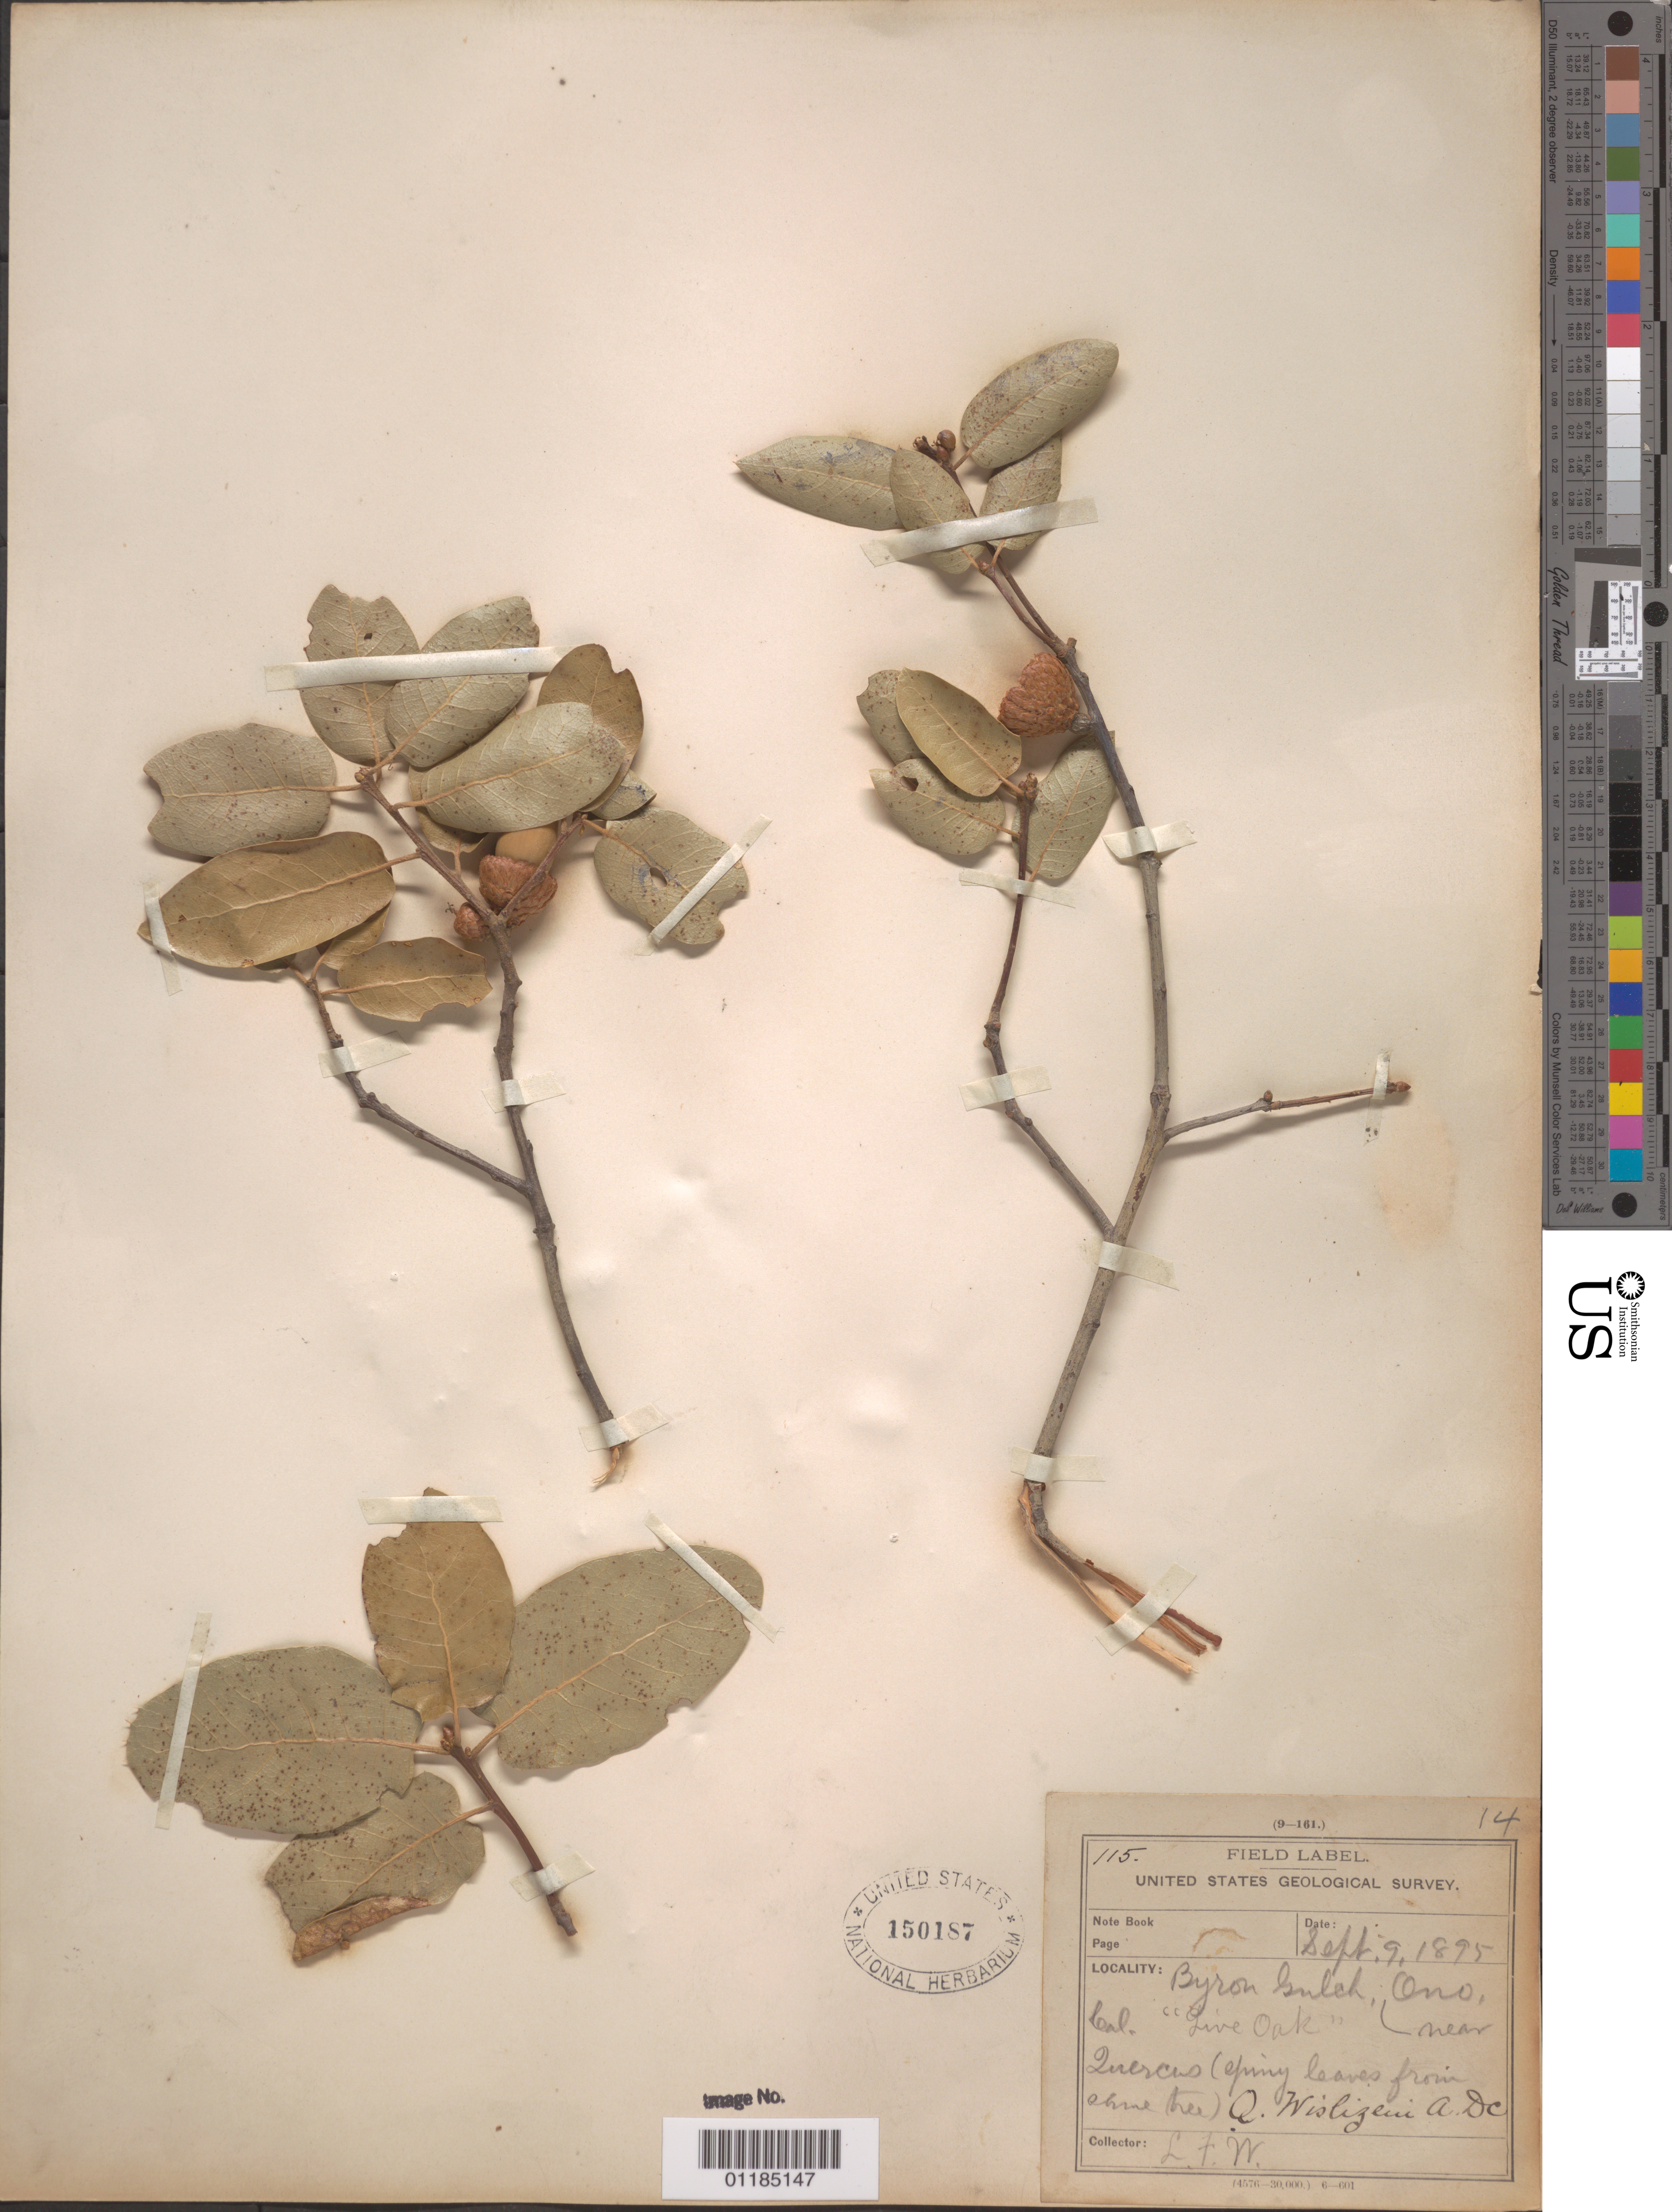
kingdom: Plantae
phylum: Tracheophyta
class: Magnoliopsida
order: Fagales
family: Fagaceae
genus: Quercus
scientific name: Quercus wislizeni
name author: A. DC.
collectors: L. F. Ward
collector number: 115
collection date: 1895-09-09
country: United States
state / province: California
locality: near Ono, [Byron Gulch]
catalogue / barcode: US 150187